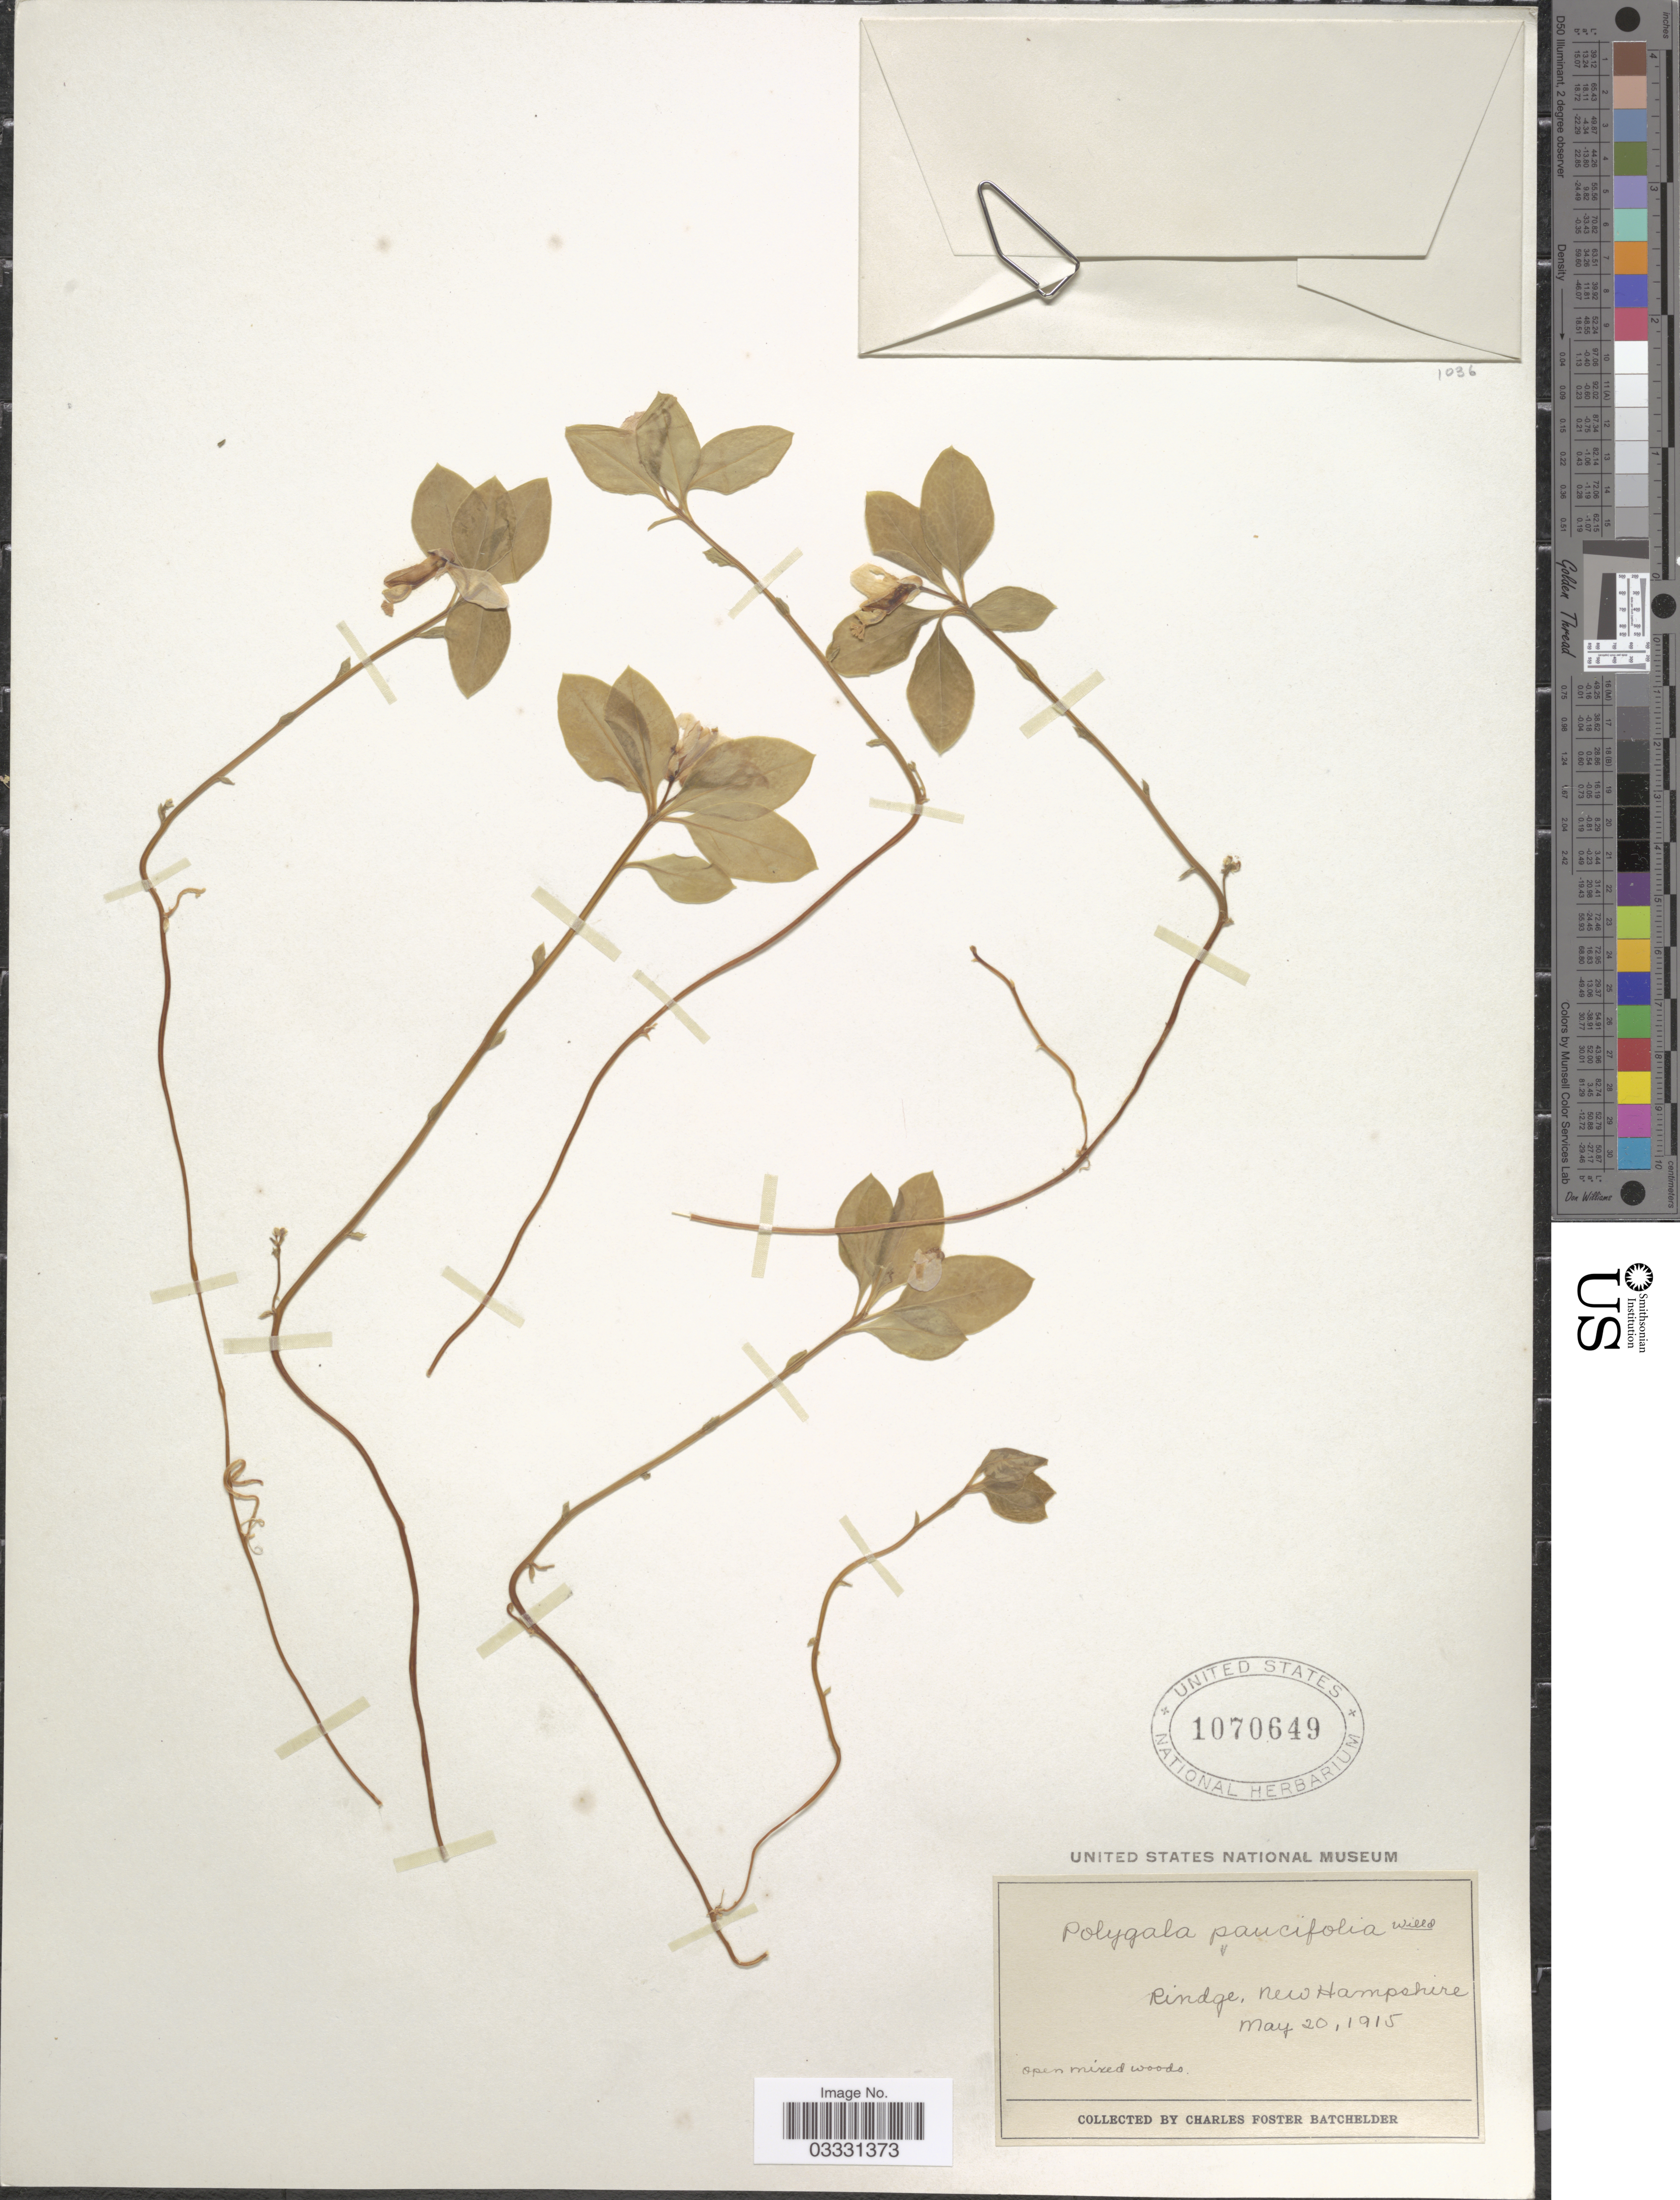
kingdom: Plantae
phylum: Tracheophyta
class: Magnoliopsida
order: Fabales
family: Polygalaceae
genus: Polygaloides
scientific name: Polygaloides paucifolia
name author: (Willd.) J.R. Abbott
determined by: Strong, Mark T., (BOT), Smithsonian Institution - National Museum of Natural History (UNITED STATES)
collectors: C. Batchelder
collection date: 1915-05-20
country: United States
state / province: New Hampshire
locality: Rindge.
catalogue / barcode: US 1070649